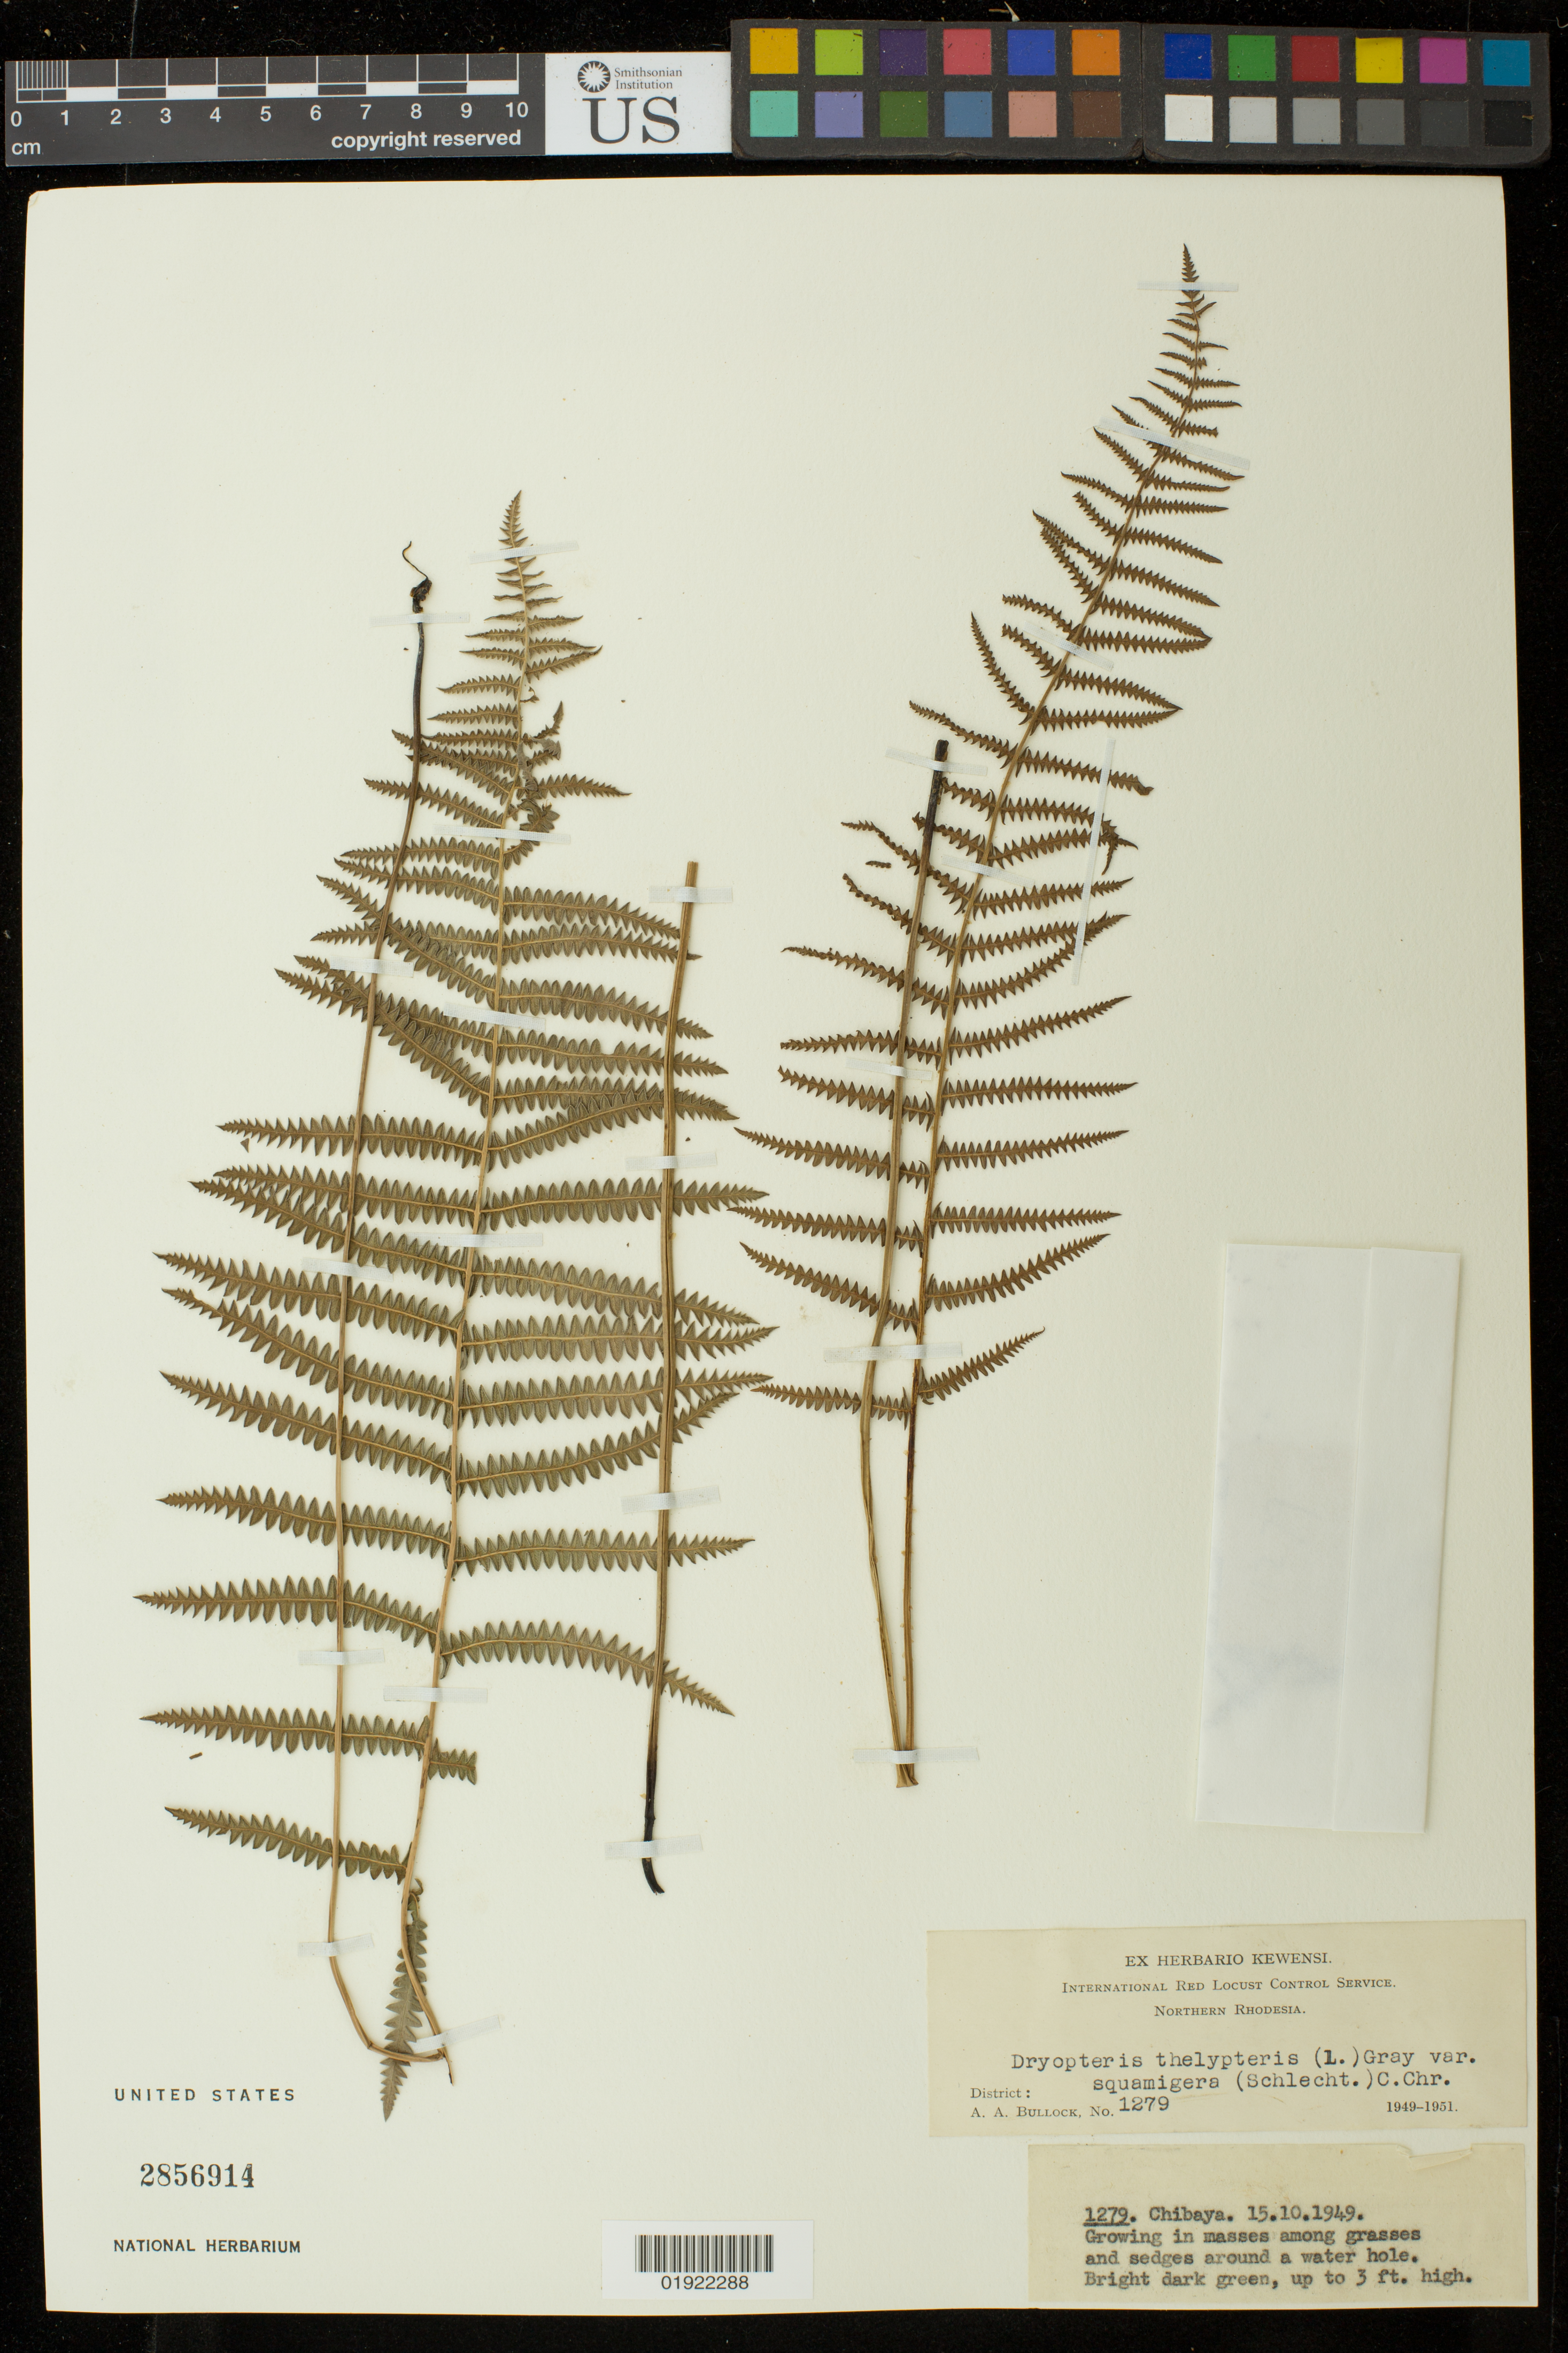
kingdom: Plantae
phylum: Tracheophyta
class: Polypodiopsida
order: Polypodiales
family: Thelypteridaceae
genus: Thelypteris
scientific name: Thelypteris confluens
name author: (Thunb.) C.V. Morton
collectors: A. Bullock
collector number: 1279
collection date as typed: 15.10.1949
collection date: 1949-10-15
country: Zambia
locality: Northern Rhodesia, Chibaya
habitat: growing in masses among grasses and sedges around a water hole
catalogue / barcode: US 2856914